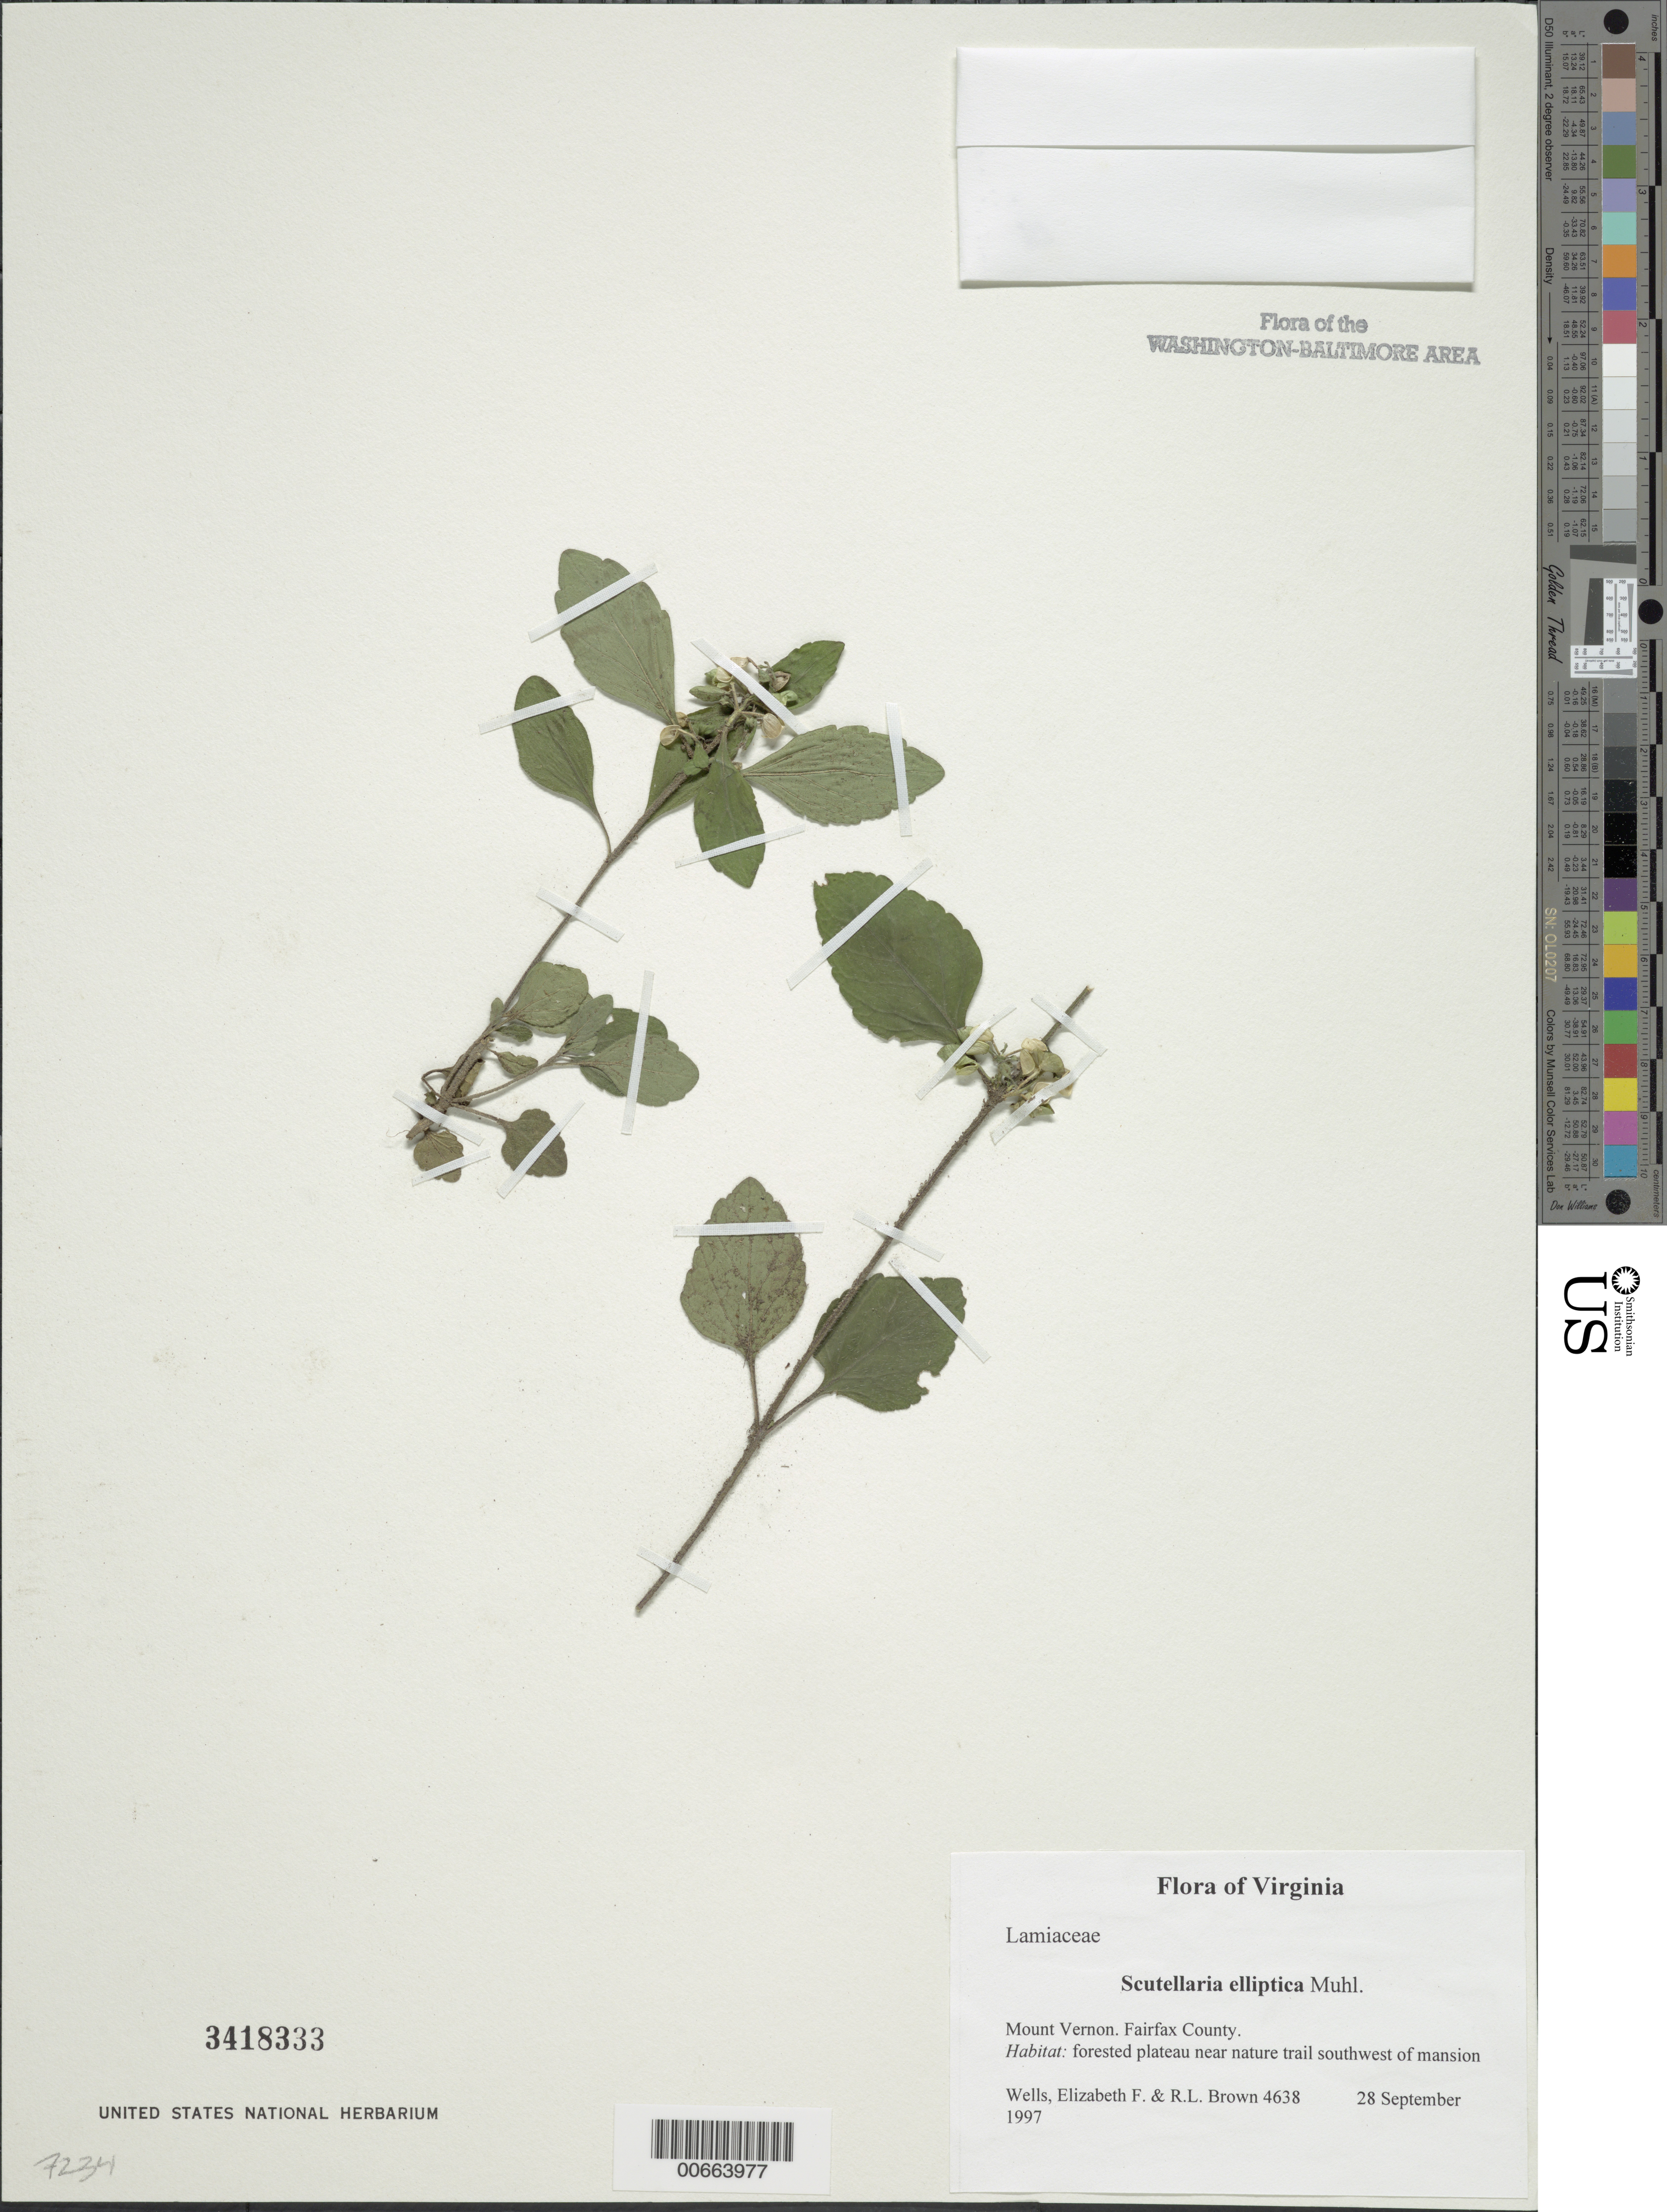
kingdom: Plantae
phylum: Tracheophyta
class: Magnoliopsida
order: Lamiales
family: Lamiaceae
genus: Scutellaria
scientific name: Scutellaria elliptica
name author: Muhl.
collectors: E. F. Wells & R. L. Brown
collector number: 4638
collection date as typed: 28 Sep 1997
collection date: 1997-09-28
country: United States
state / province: Virginia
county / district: Fairfax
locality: Mount Vernon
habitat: forested plateau near nature trail southwest of mansion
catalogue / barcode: US 3418333